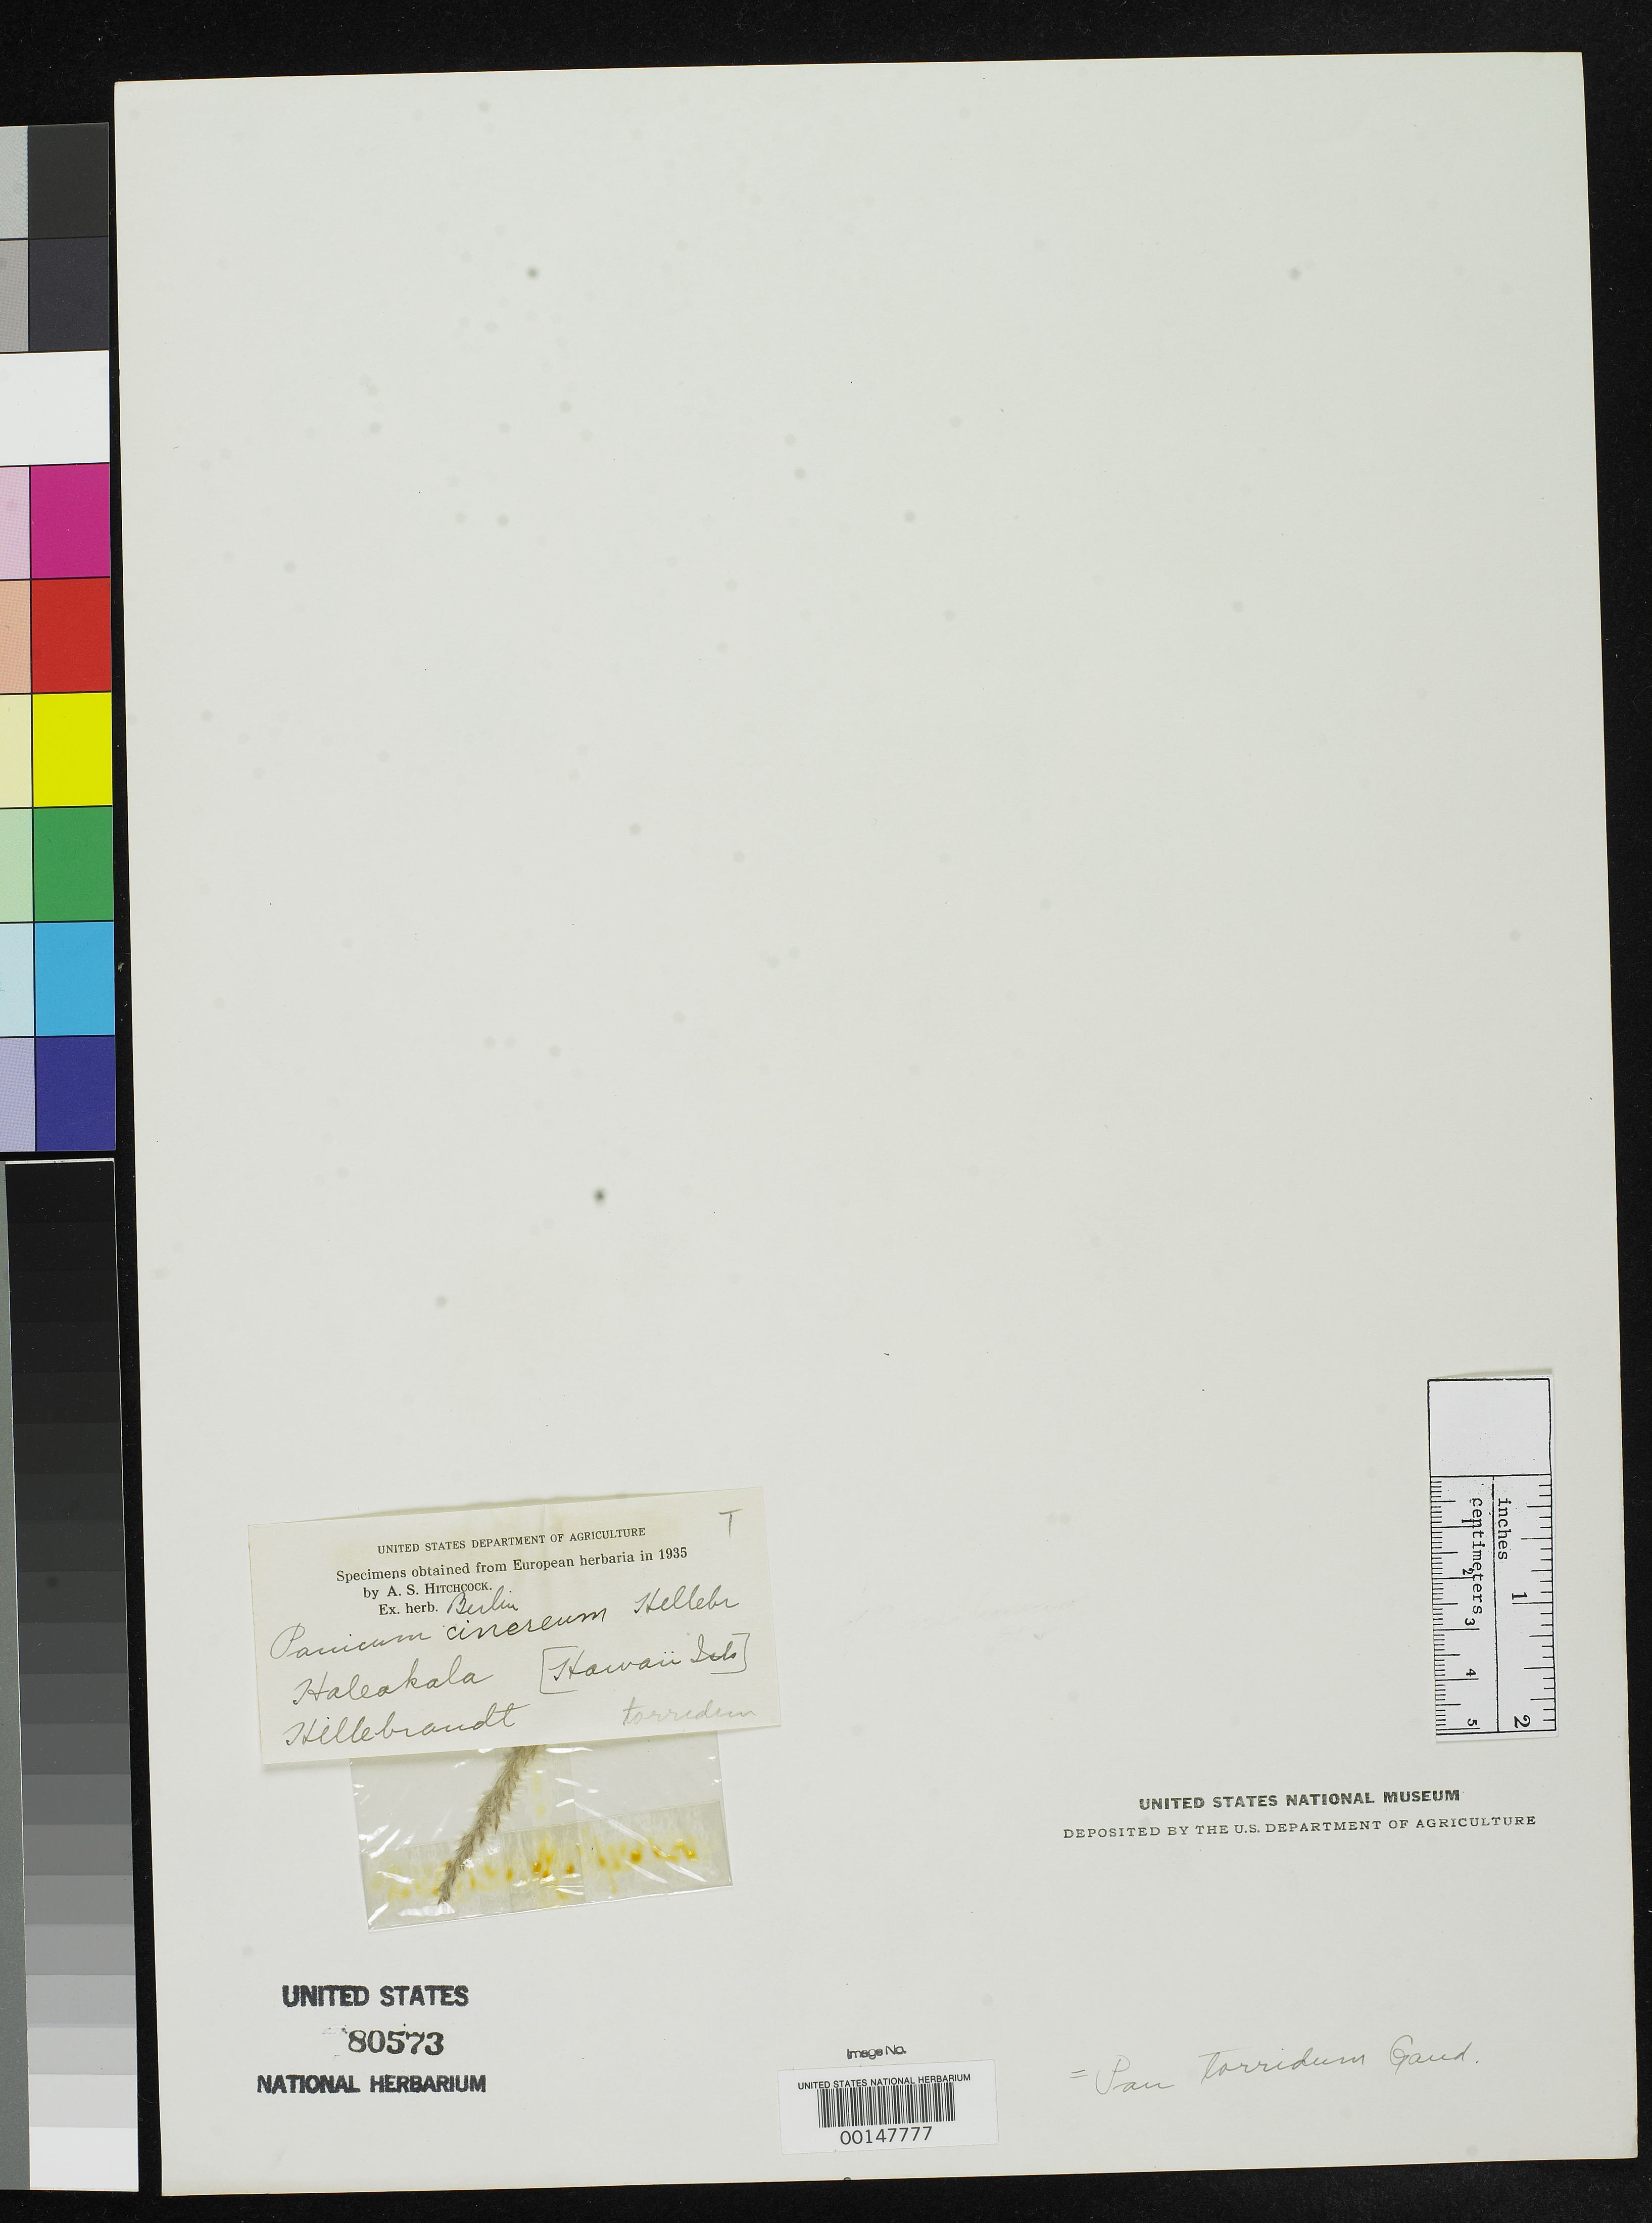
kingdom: Plantae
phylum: Tracheophyta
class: Liliopsida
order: Poales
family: Poaceae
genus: Panicum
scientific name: Panicum cinereum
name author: Hillebr.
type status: Type Fragment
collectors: W. D. Alexander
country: United States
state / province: Hawaii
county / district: Maui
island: Maui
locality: Haleakala.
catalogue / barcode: US 80573